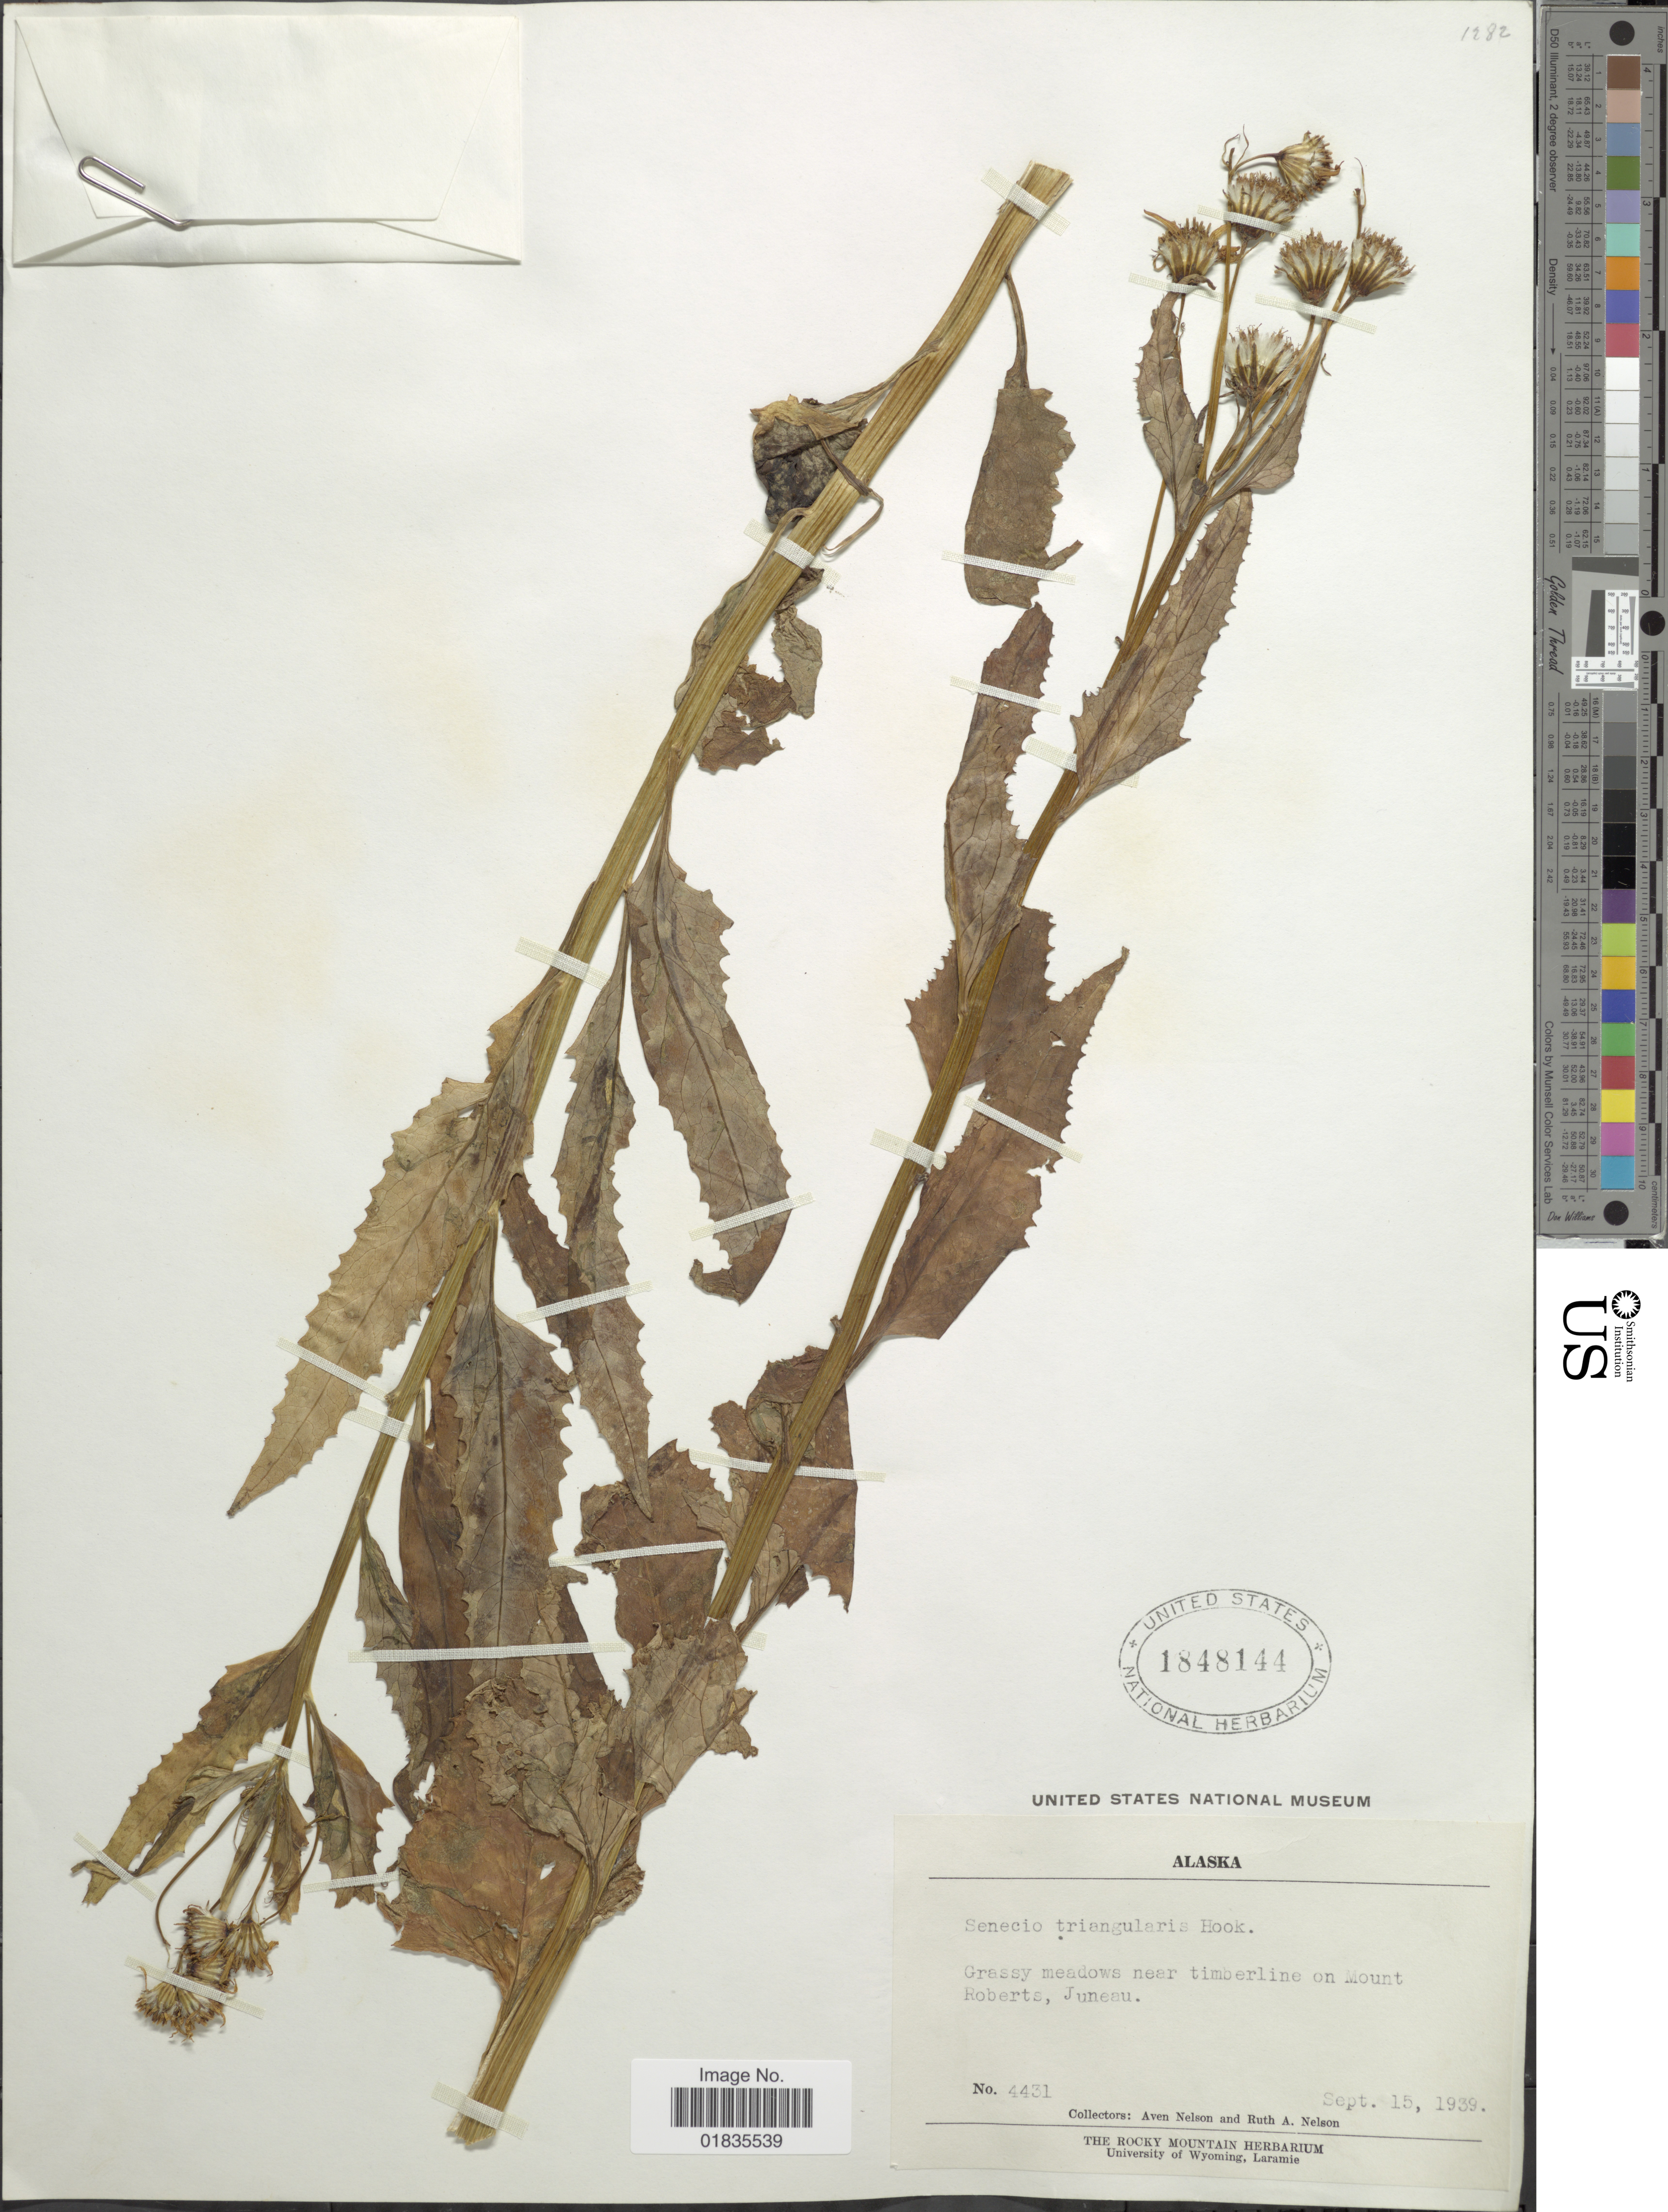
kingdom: Plantae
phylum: Tracheophyta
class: Magnoliopsida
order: Asterales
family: Asteraceae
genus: Senecio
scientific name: Senecio triangularis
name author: Hook.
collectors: A. Nelson & R. A. Nelson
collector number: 4431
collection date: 1939-09-15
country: United States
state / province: Alaska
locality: Grassy meadow near timberline on Mount Roberts, Juneau.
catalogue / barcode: US 1848144